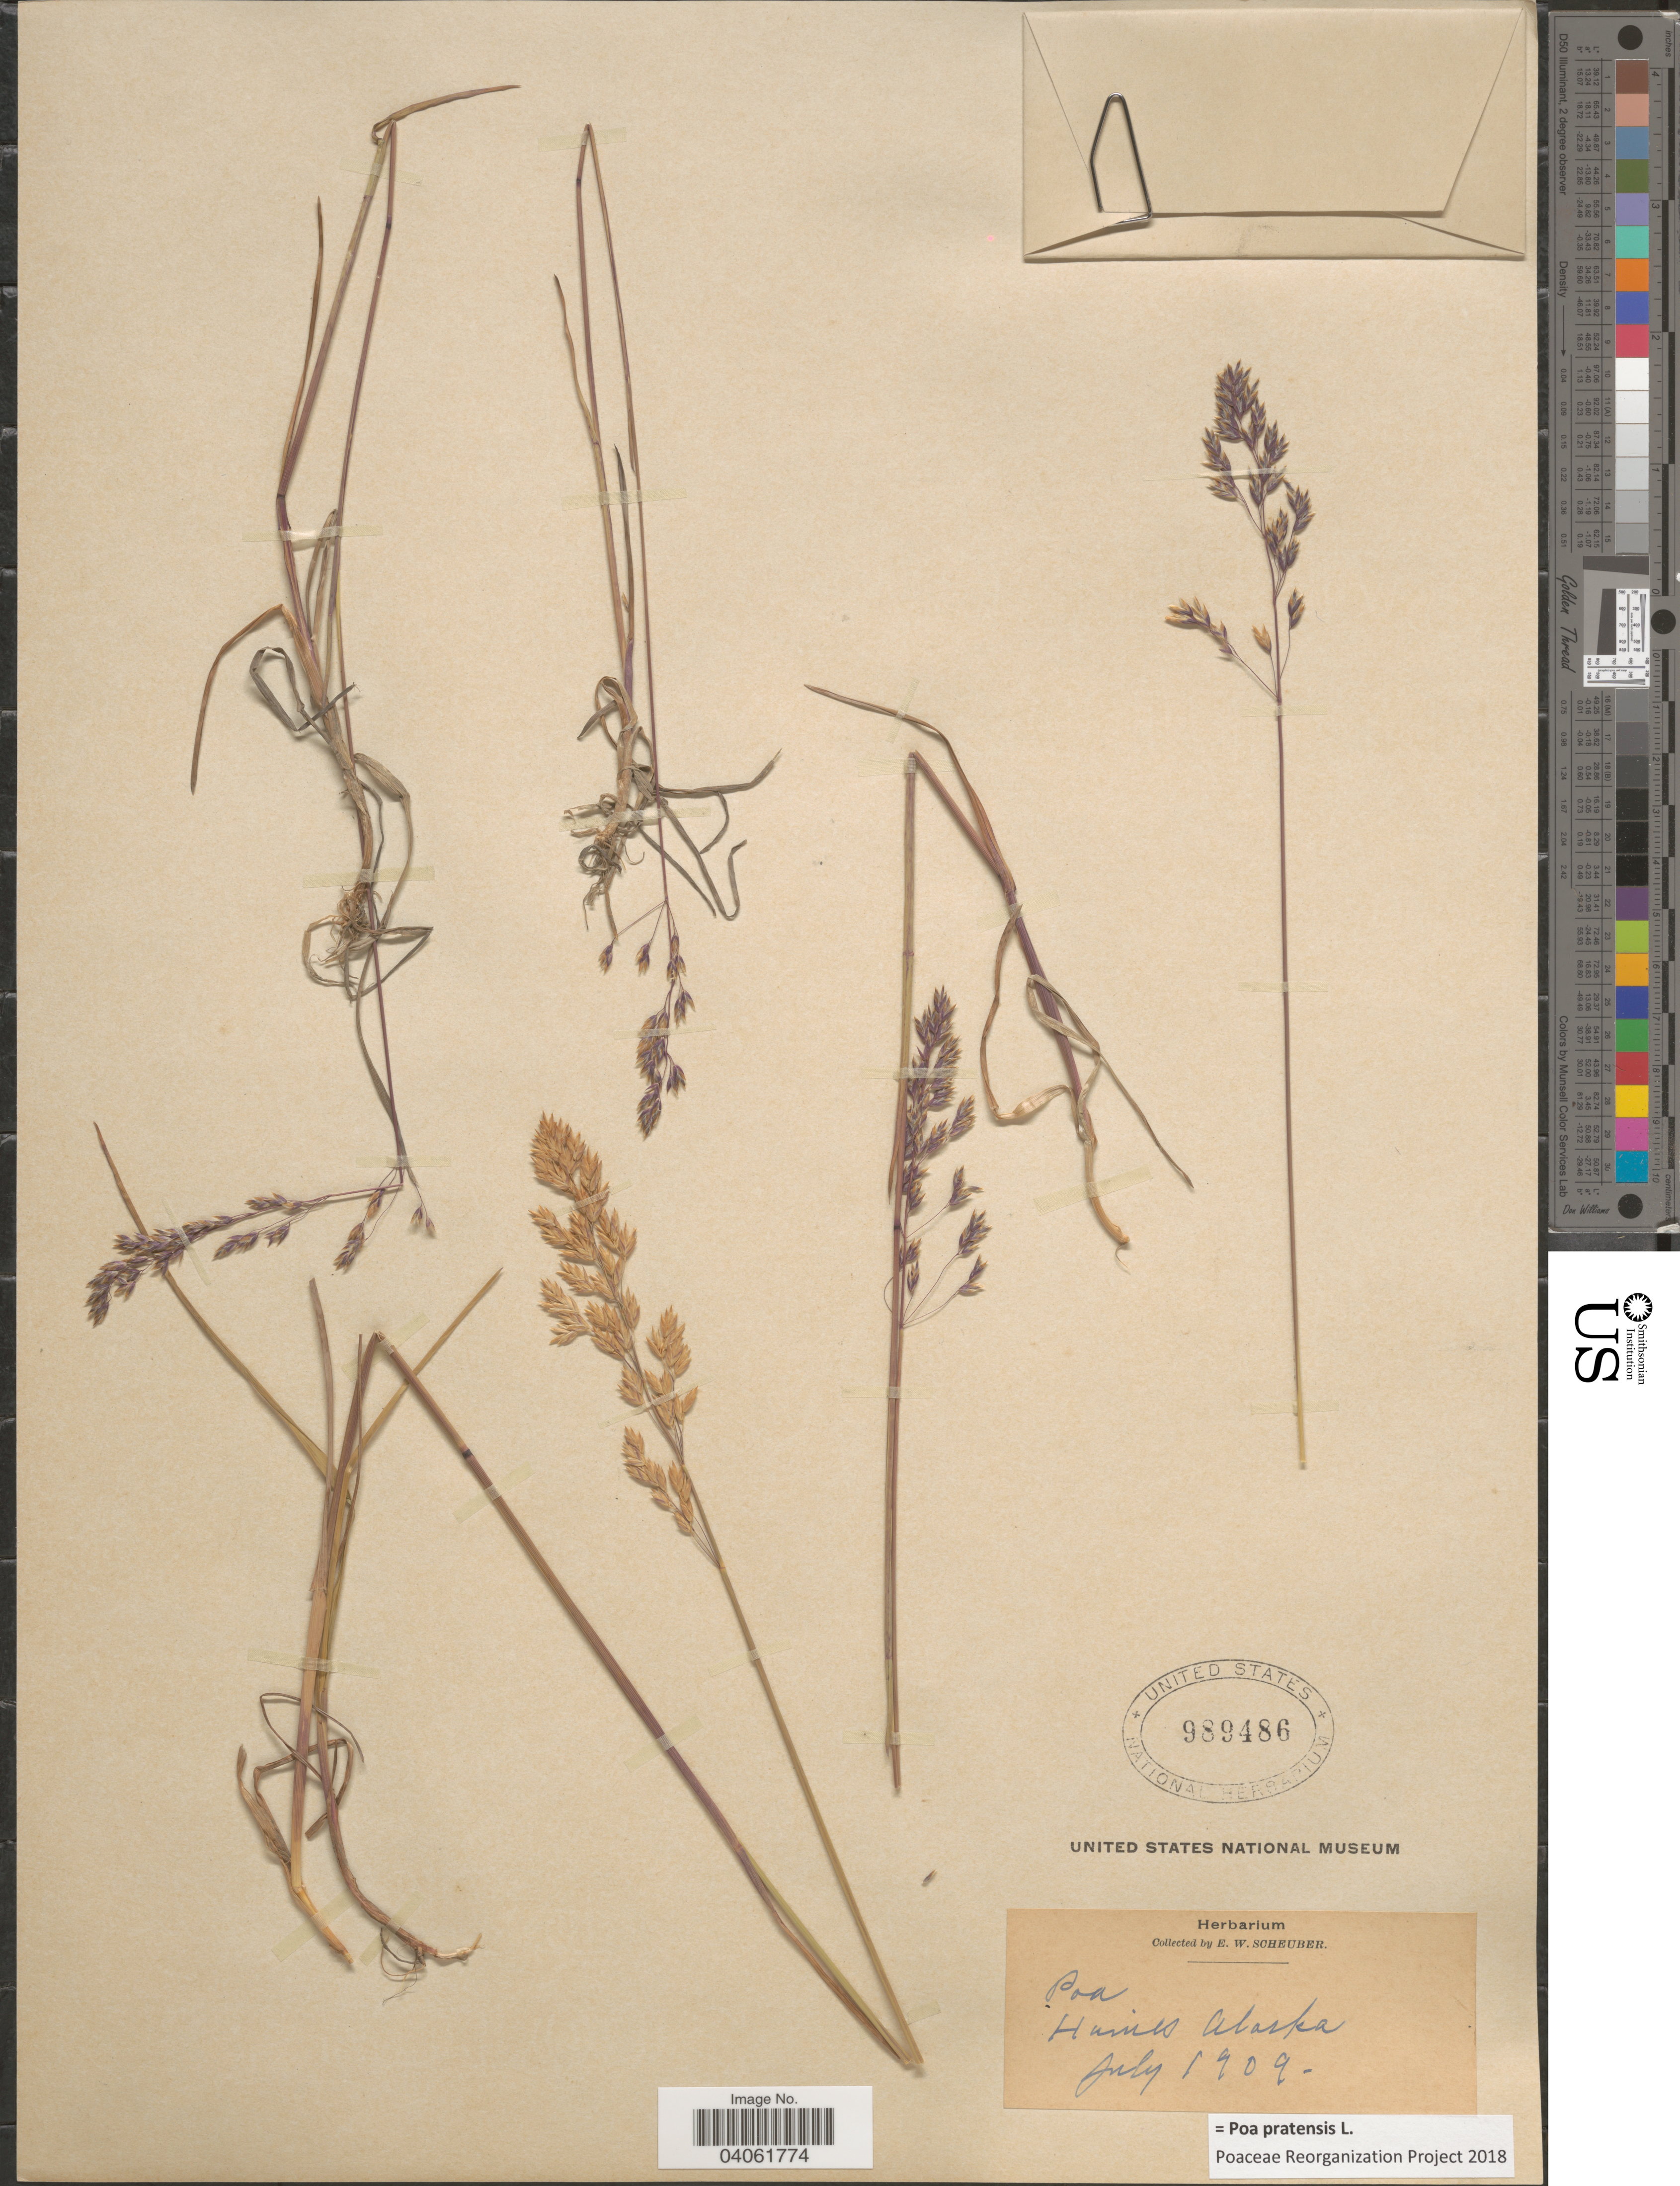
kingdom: Plantae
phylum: Tracheophyta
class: Liliopsida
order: Poales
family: Poaceae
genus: Poa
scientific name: Poa pratensis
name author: L.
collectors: E. Scheuber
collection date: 1909-07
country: United States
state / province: Alaska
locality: Haines.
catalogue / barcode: US 989486